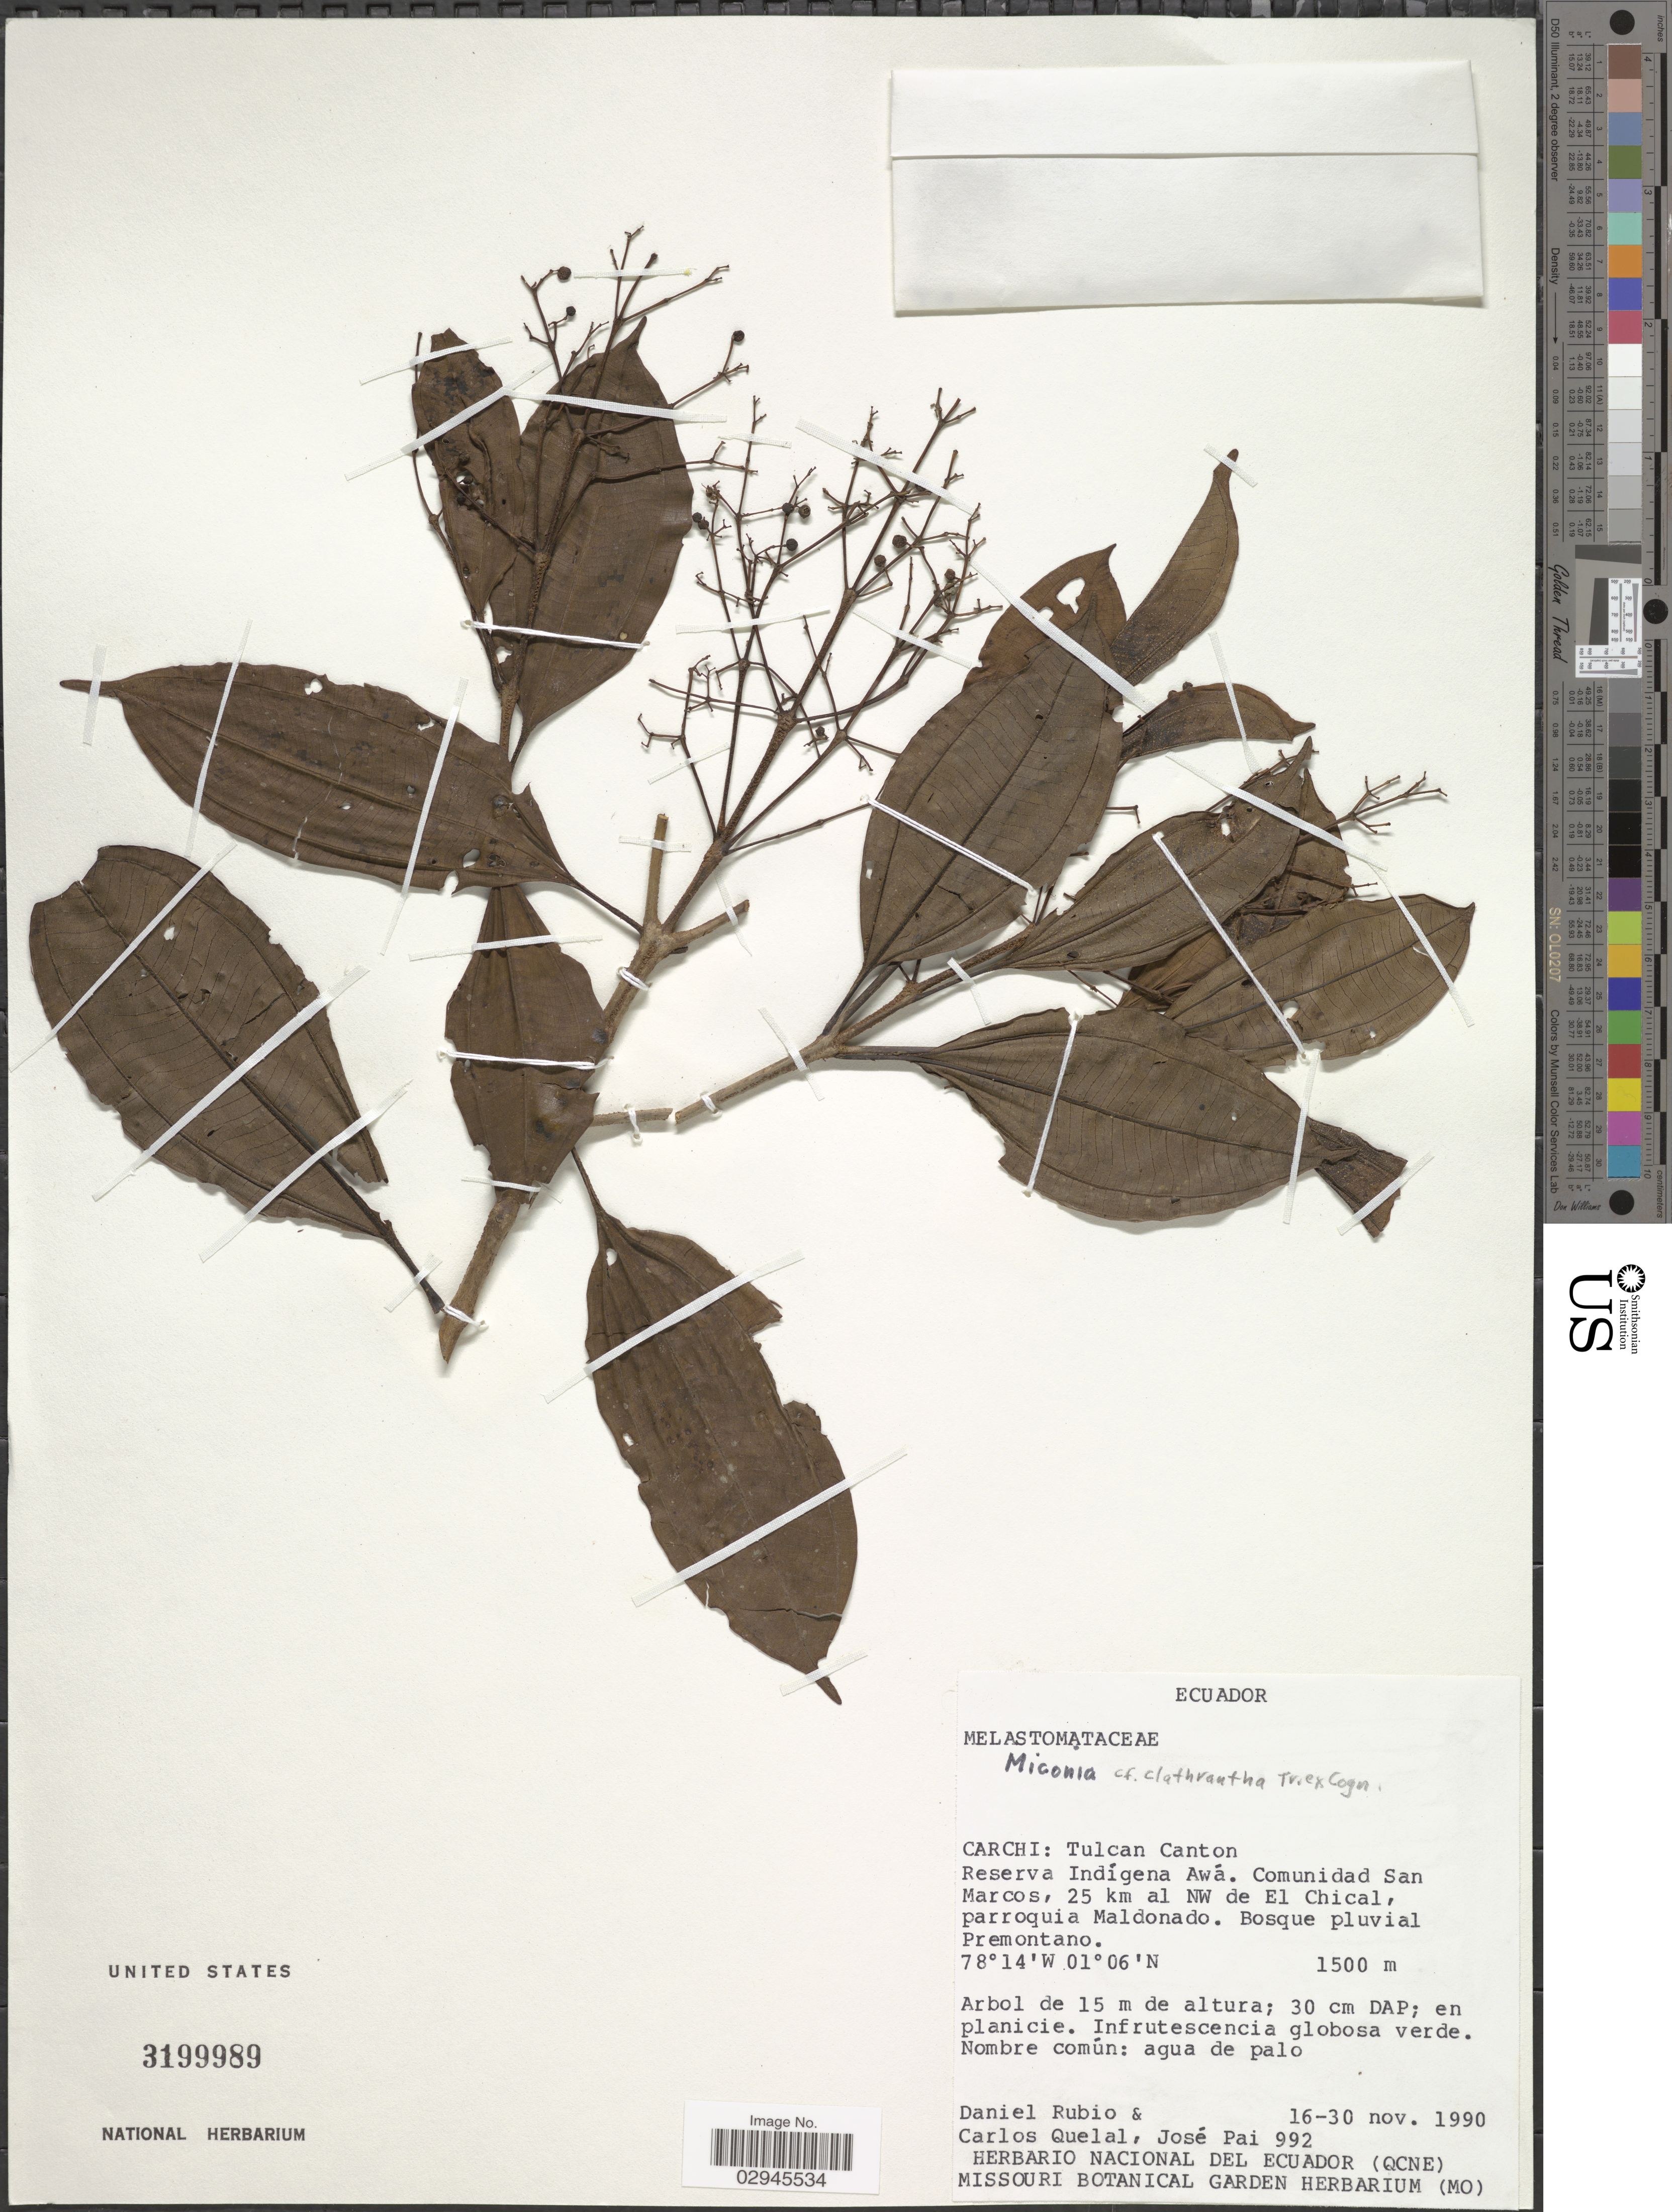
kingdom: Plantae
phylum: Tracheophyta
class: Magnoliopsida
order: Myrtales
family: Melastomataceae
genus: Miconia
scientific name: Miconia sp.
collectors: D. Rubio, C. Quelal & J. Pai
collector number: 992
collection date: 1990-11-16/1990-11-30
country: Ecuador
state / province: Carchi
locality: Tulcan Canton. Reserva Indígena Awá. Comunidad San Marcos, 25 km al NW de El Chical, parroquia Maldonado.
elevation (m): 1500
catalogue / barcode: US 3199989